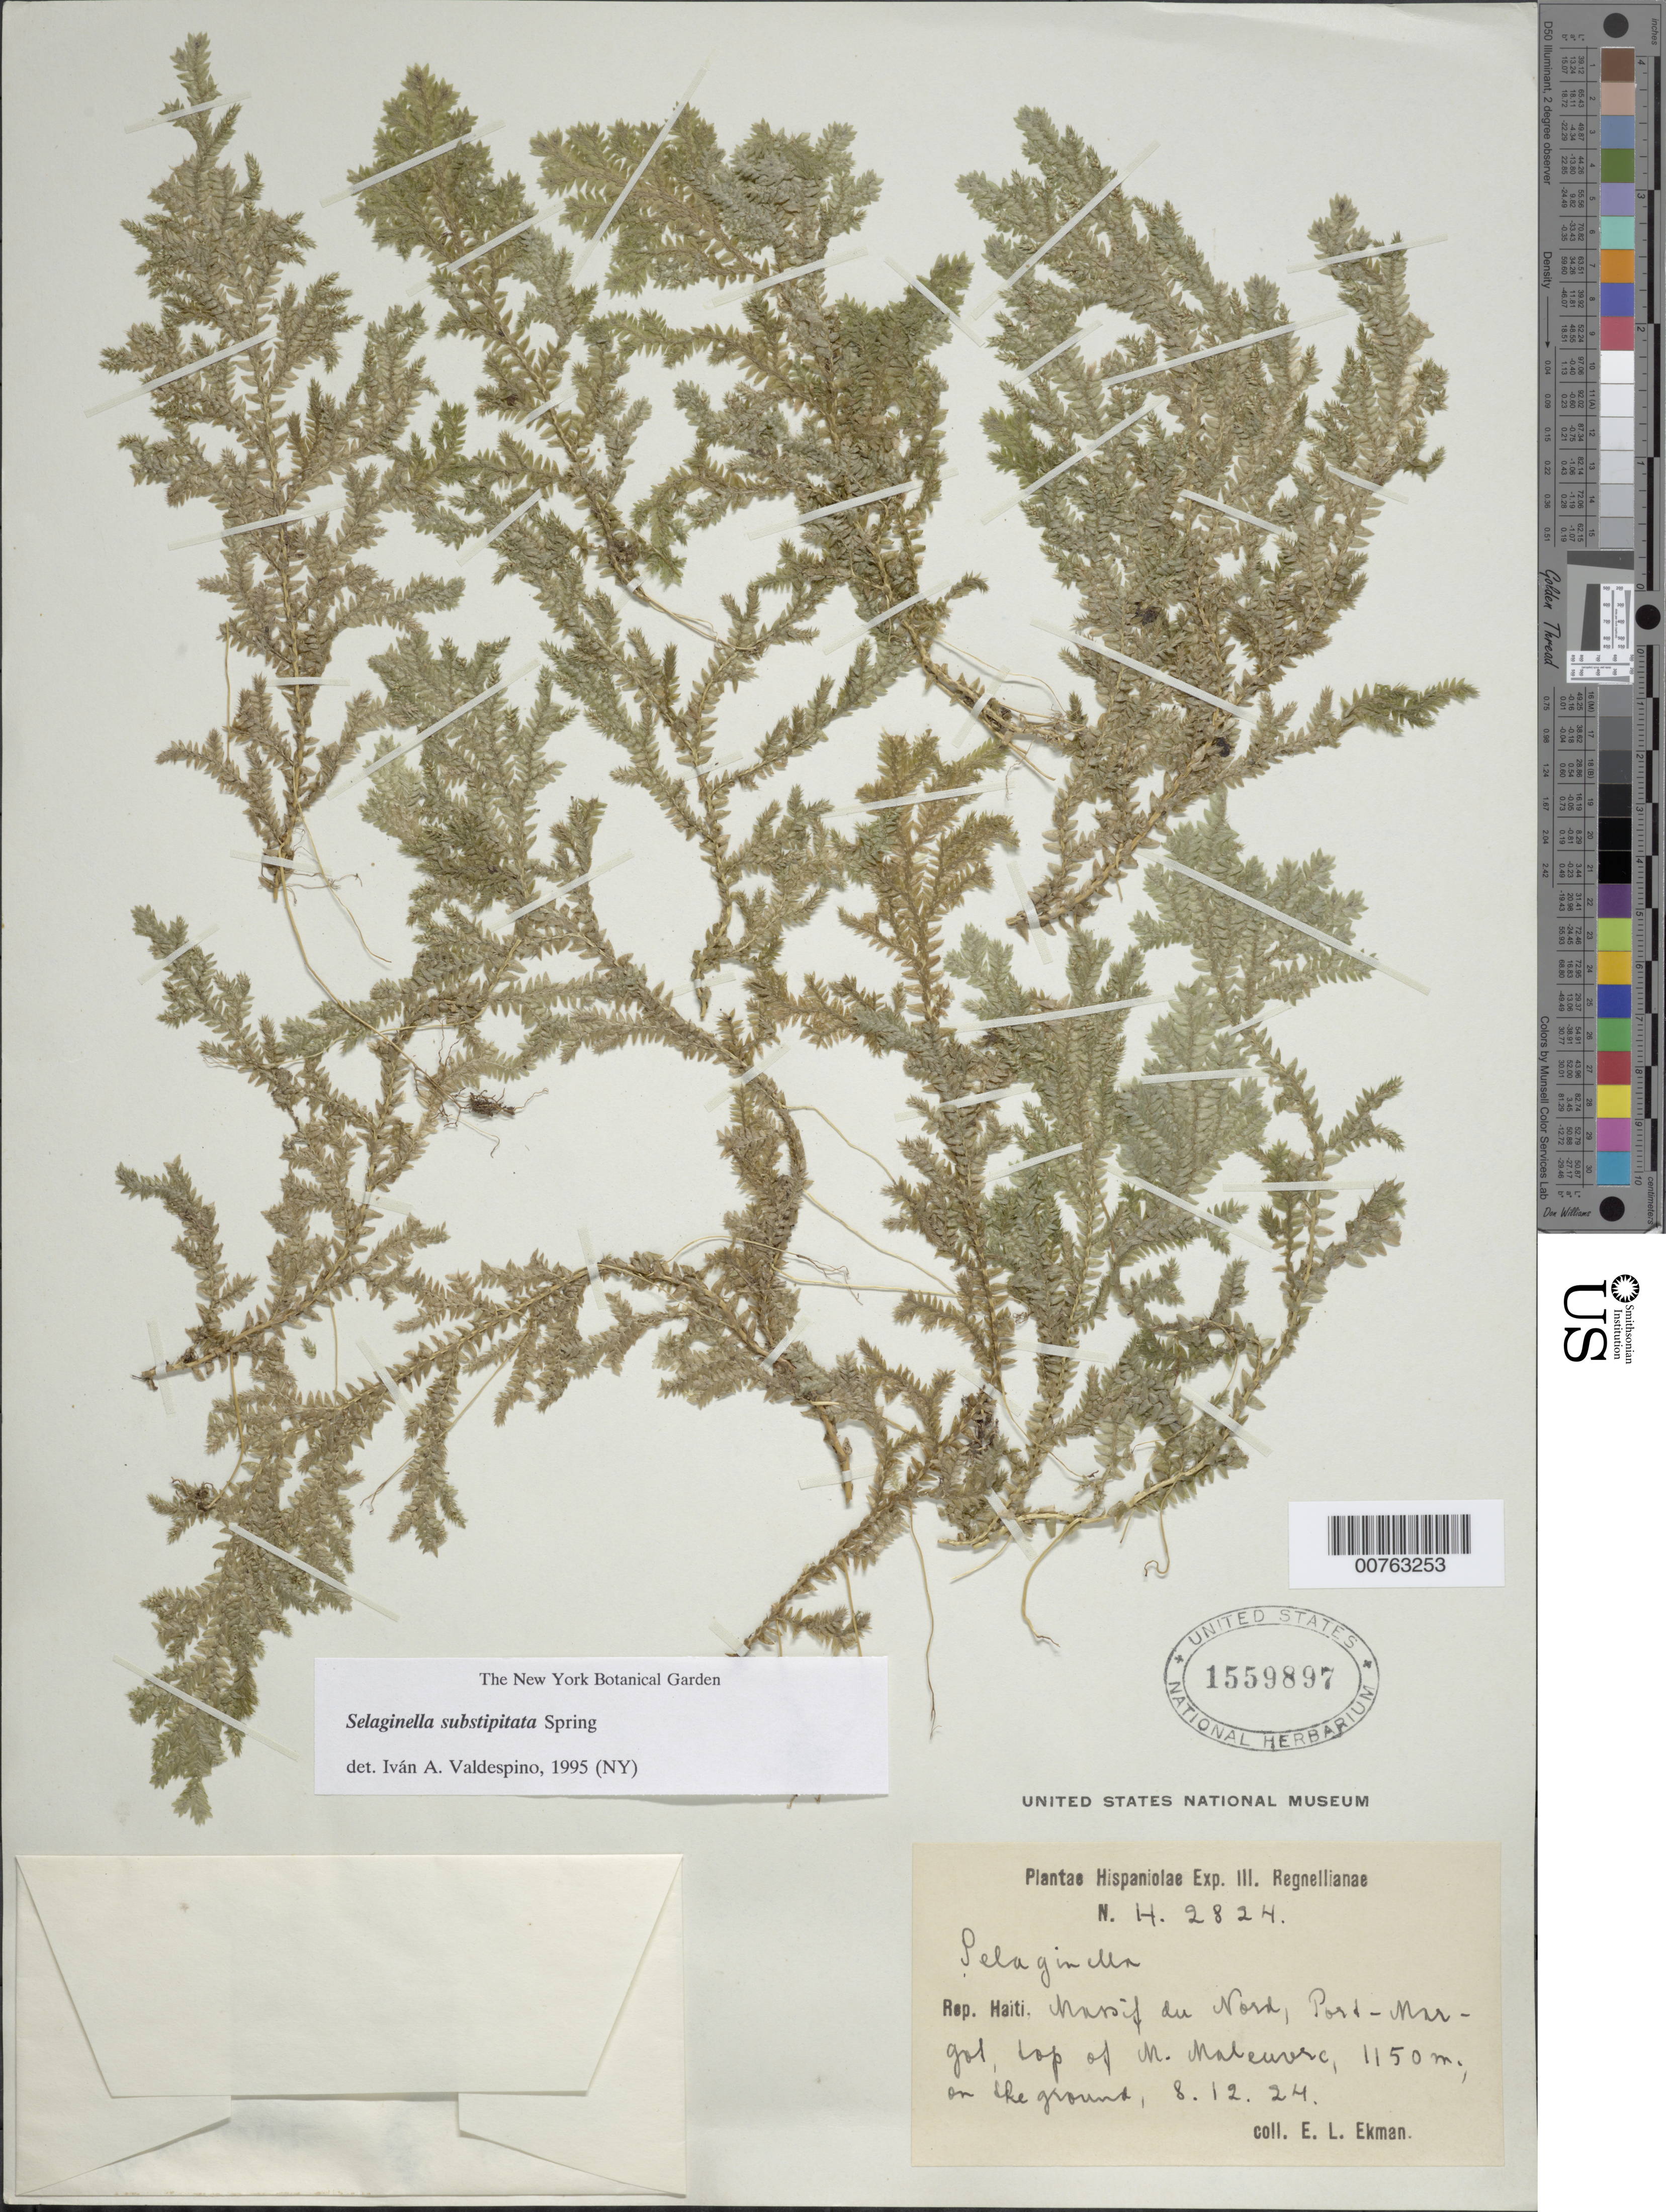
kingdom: Plantae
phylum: Tracheophyta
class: Lycopodiopsida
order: Selaginellales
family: Selaginellaceae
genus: Selaginella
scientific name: Selaginella substipitata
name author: Spring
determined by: Valdespino, I. A., (PMA), Universidad de Panama (PANAMA)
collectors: E. L. Ekman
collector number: H 2824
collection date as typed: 08 Dec 1924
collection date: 1924-12-08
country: Dominican Republic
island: Hispaniola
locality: Massif du Nord, Port Margos, top of M. Maleuvre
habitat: On the ground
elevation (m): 1150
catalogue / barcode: US 1559897